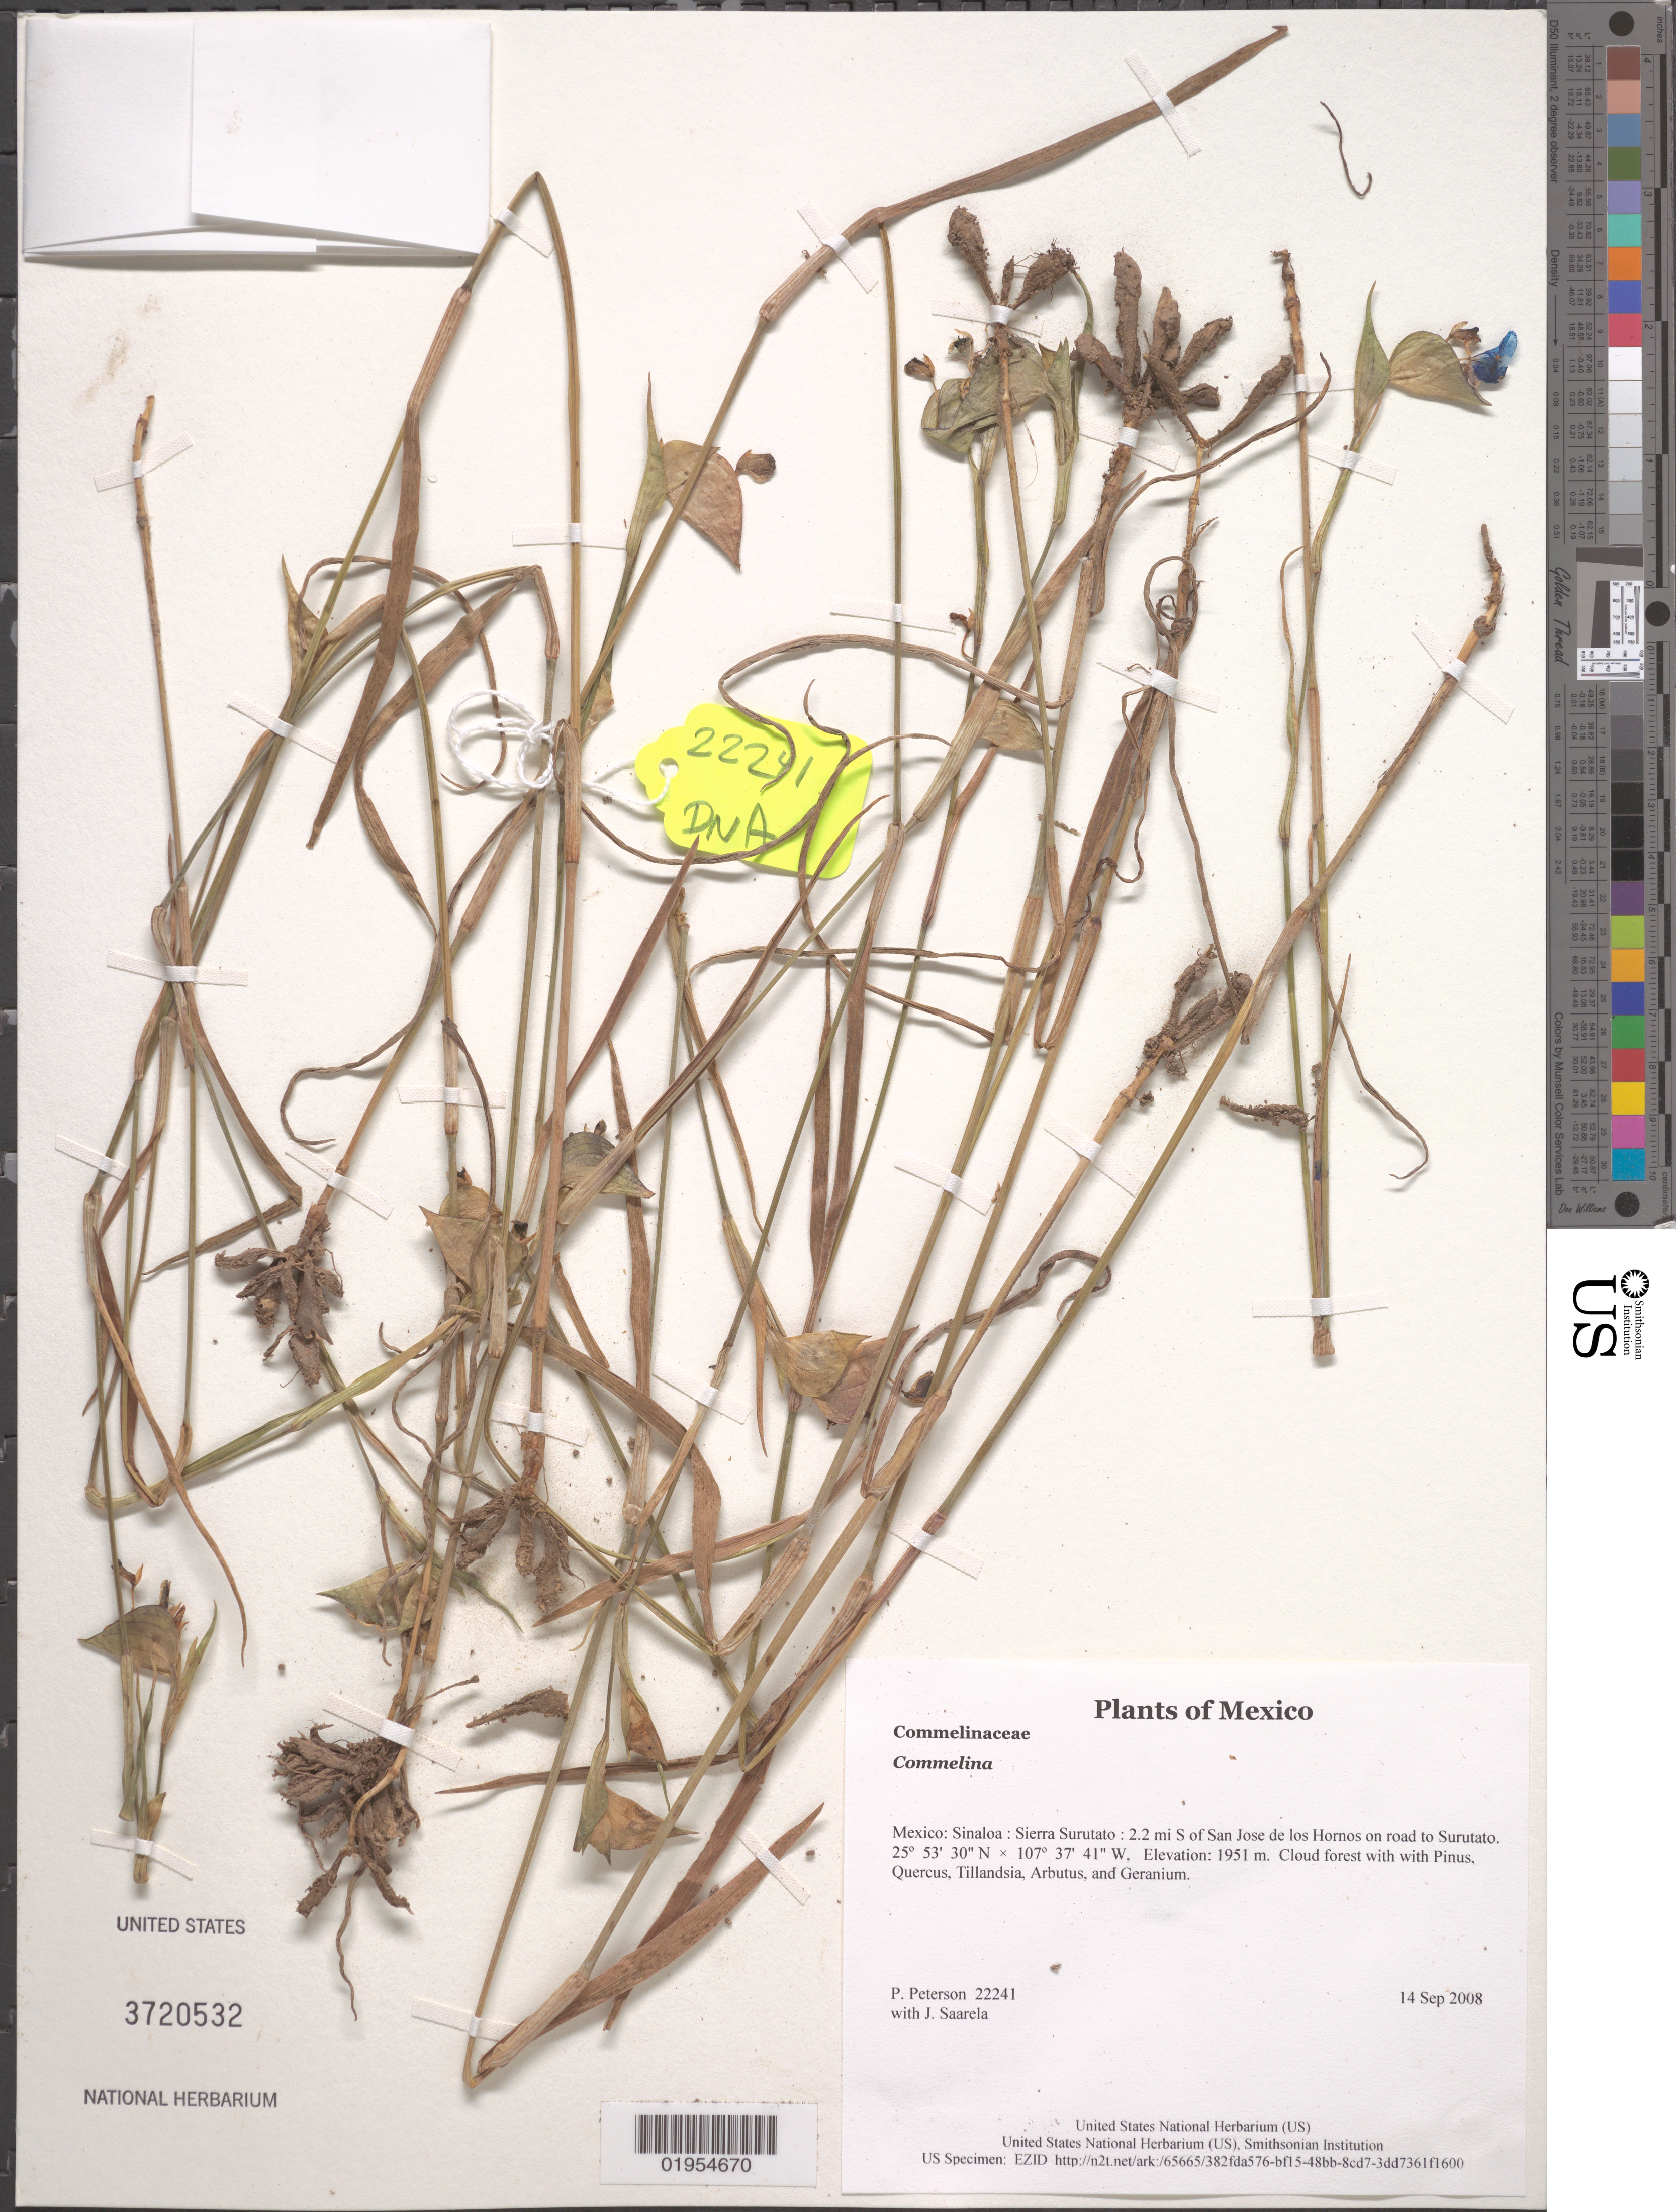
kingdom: Plantae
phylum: Tracheophyta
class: Liliopsida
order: Commelinales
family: Commelinaceae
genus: Commelina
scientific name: Commelina sp.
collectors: P. M. Peterson & J. Saarela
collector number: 22241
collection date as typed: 14 Sep 2008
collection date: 2008-09-14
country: Mexico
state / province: Sinaloa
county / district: Sierra Surutato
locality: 2.2 mi S of San Jose de los Hornos on road to Surutato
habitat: Cloud forest with with Pinus, Quercus, Tillandsia, Arbutus, and Geranium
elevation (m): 1951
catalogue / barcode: US 3720532